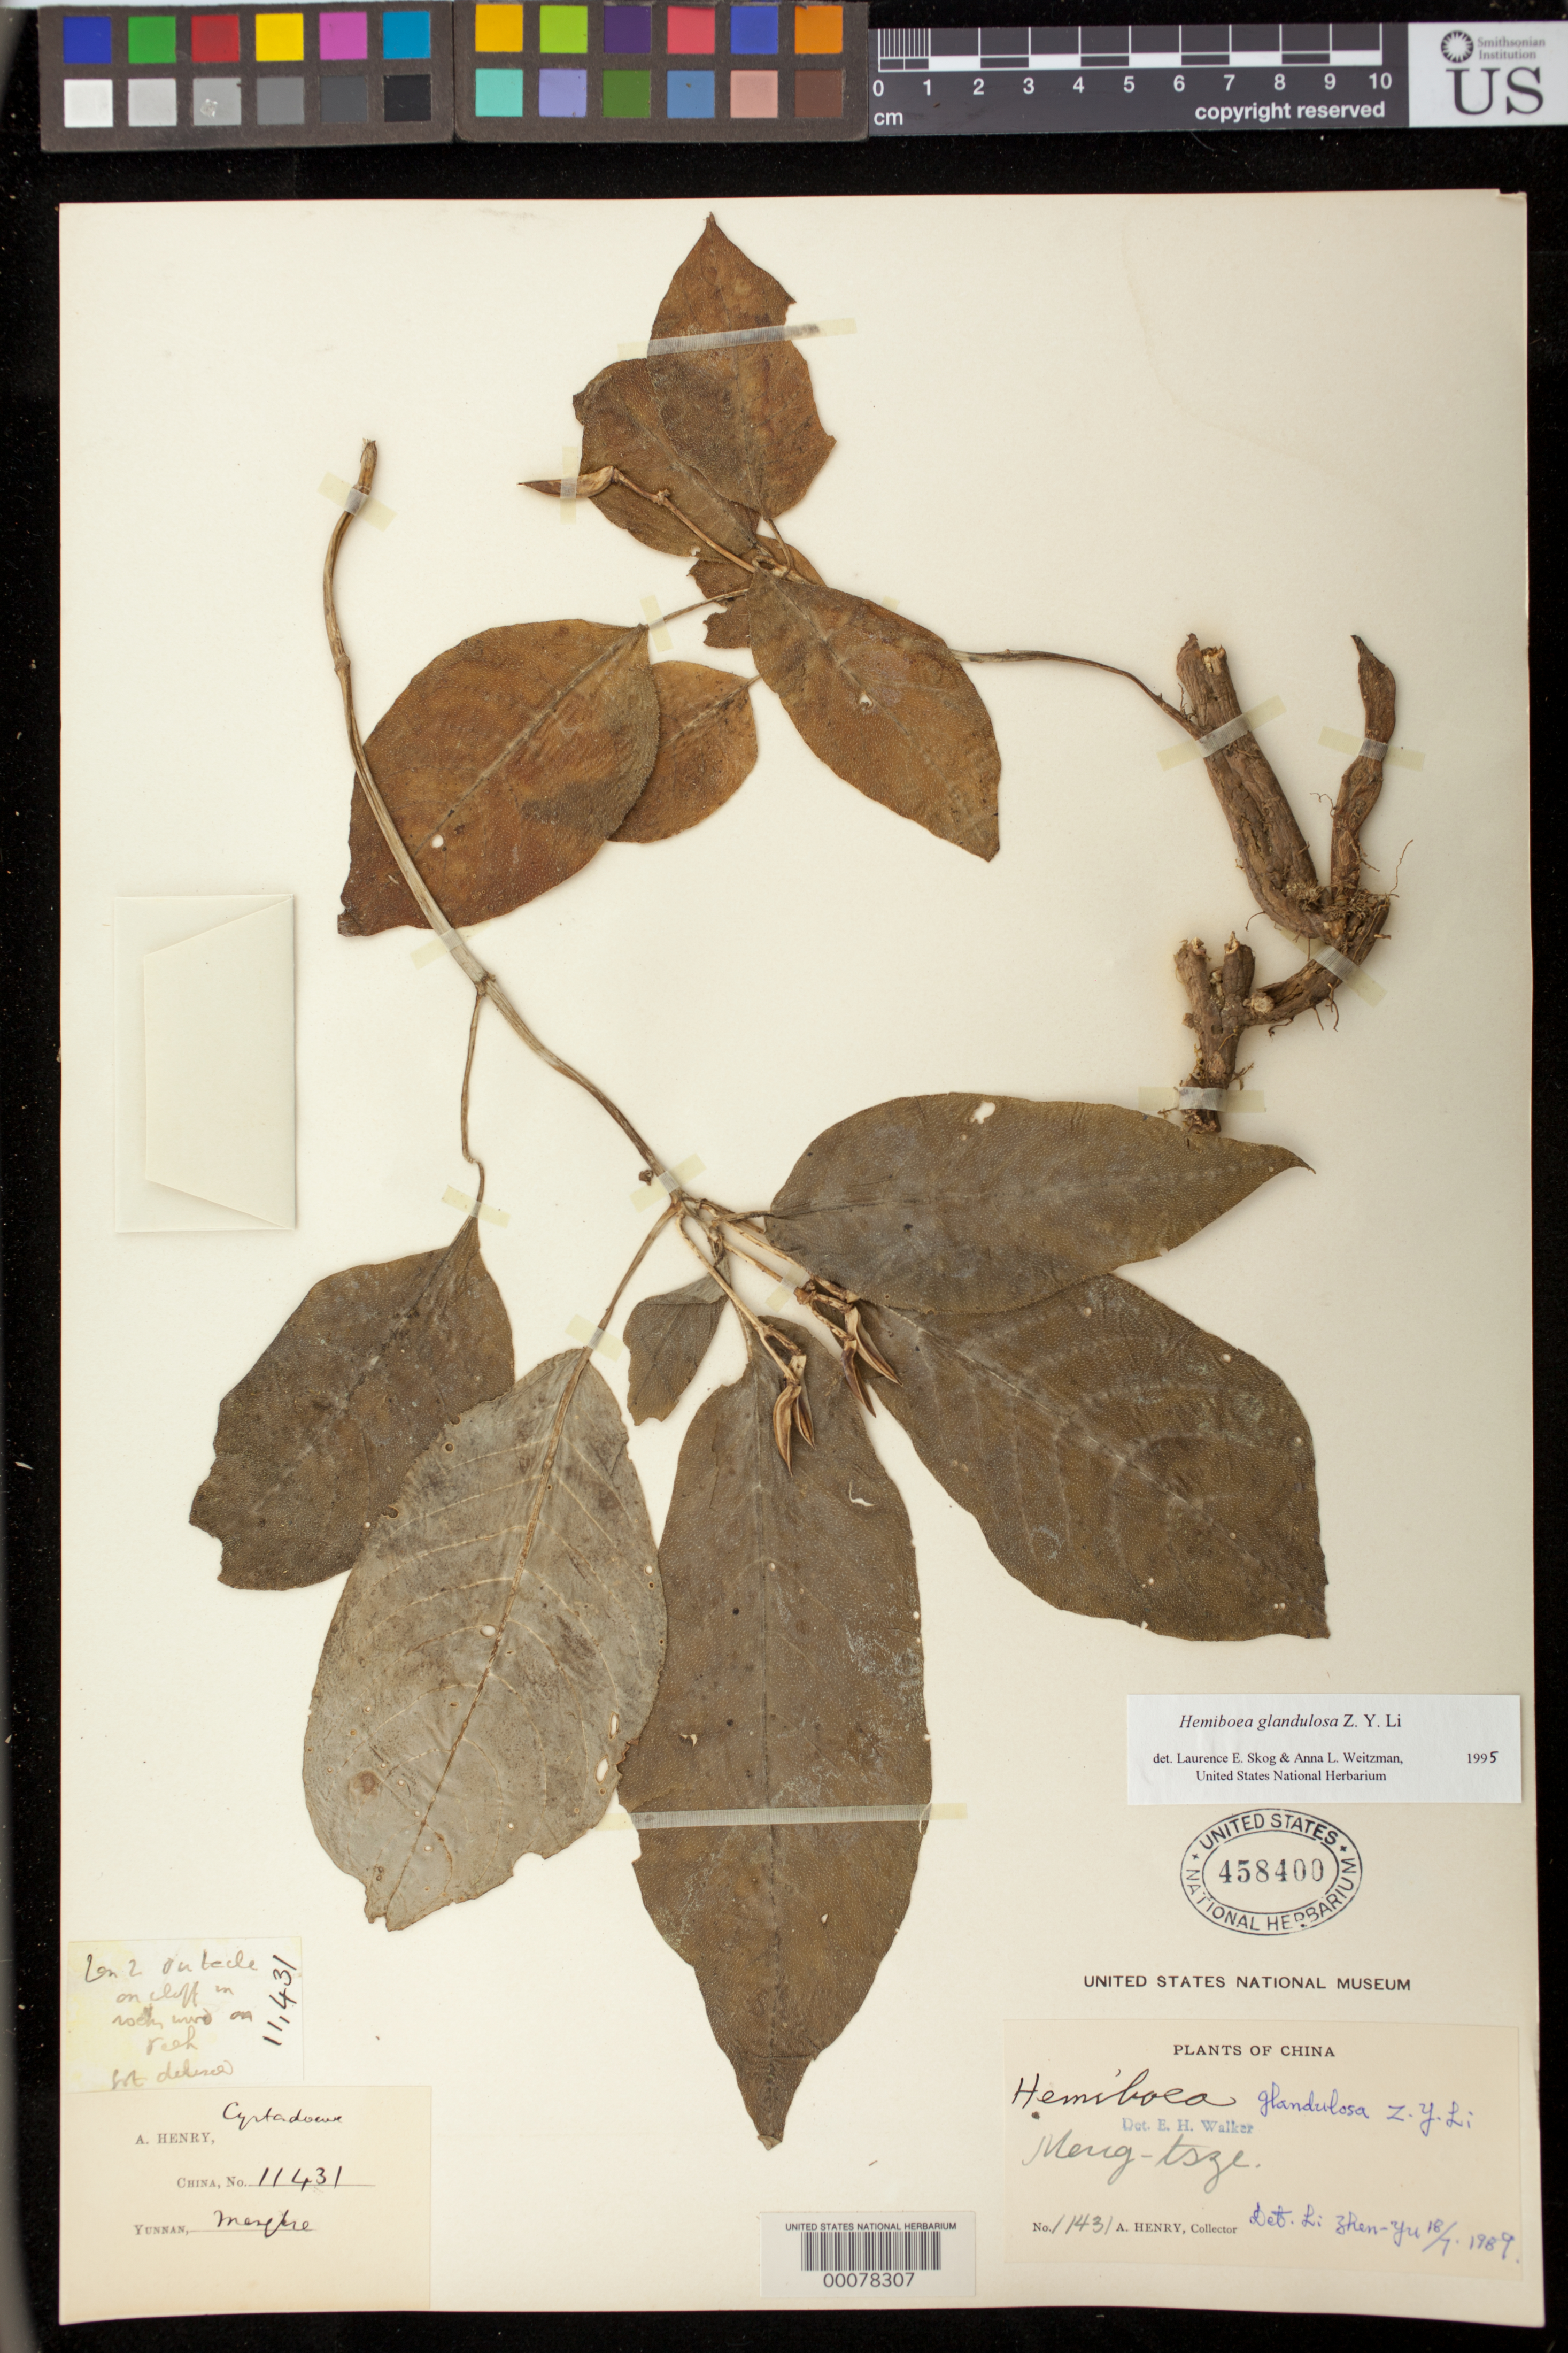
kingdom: Plantae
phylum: Tracheophyta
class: Magnoliopsida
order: Lamiales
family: Gesneriaceae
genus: Hemiboea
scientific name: Hemiboea glandulosa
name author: Z.Y. Li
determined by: Zhen-yu, L.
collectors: A. Henry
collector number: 11431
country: China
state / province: Yunnan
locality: Mengtsze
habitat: On cliff in rock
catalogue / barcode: US 458400